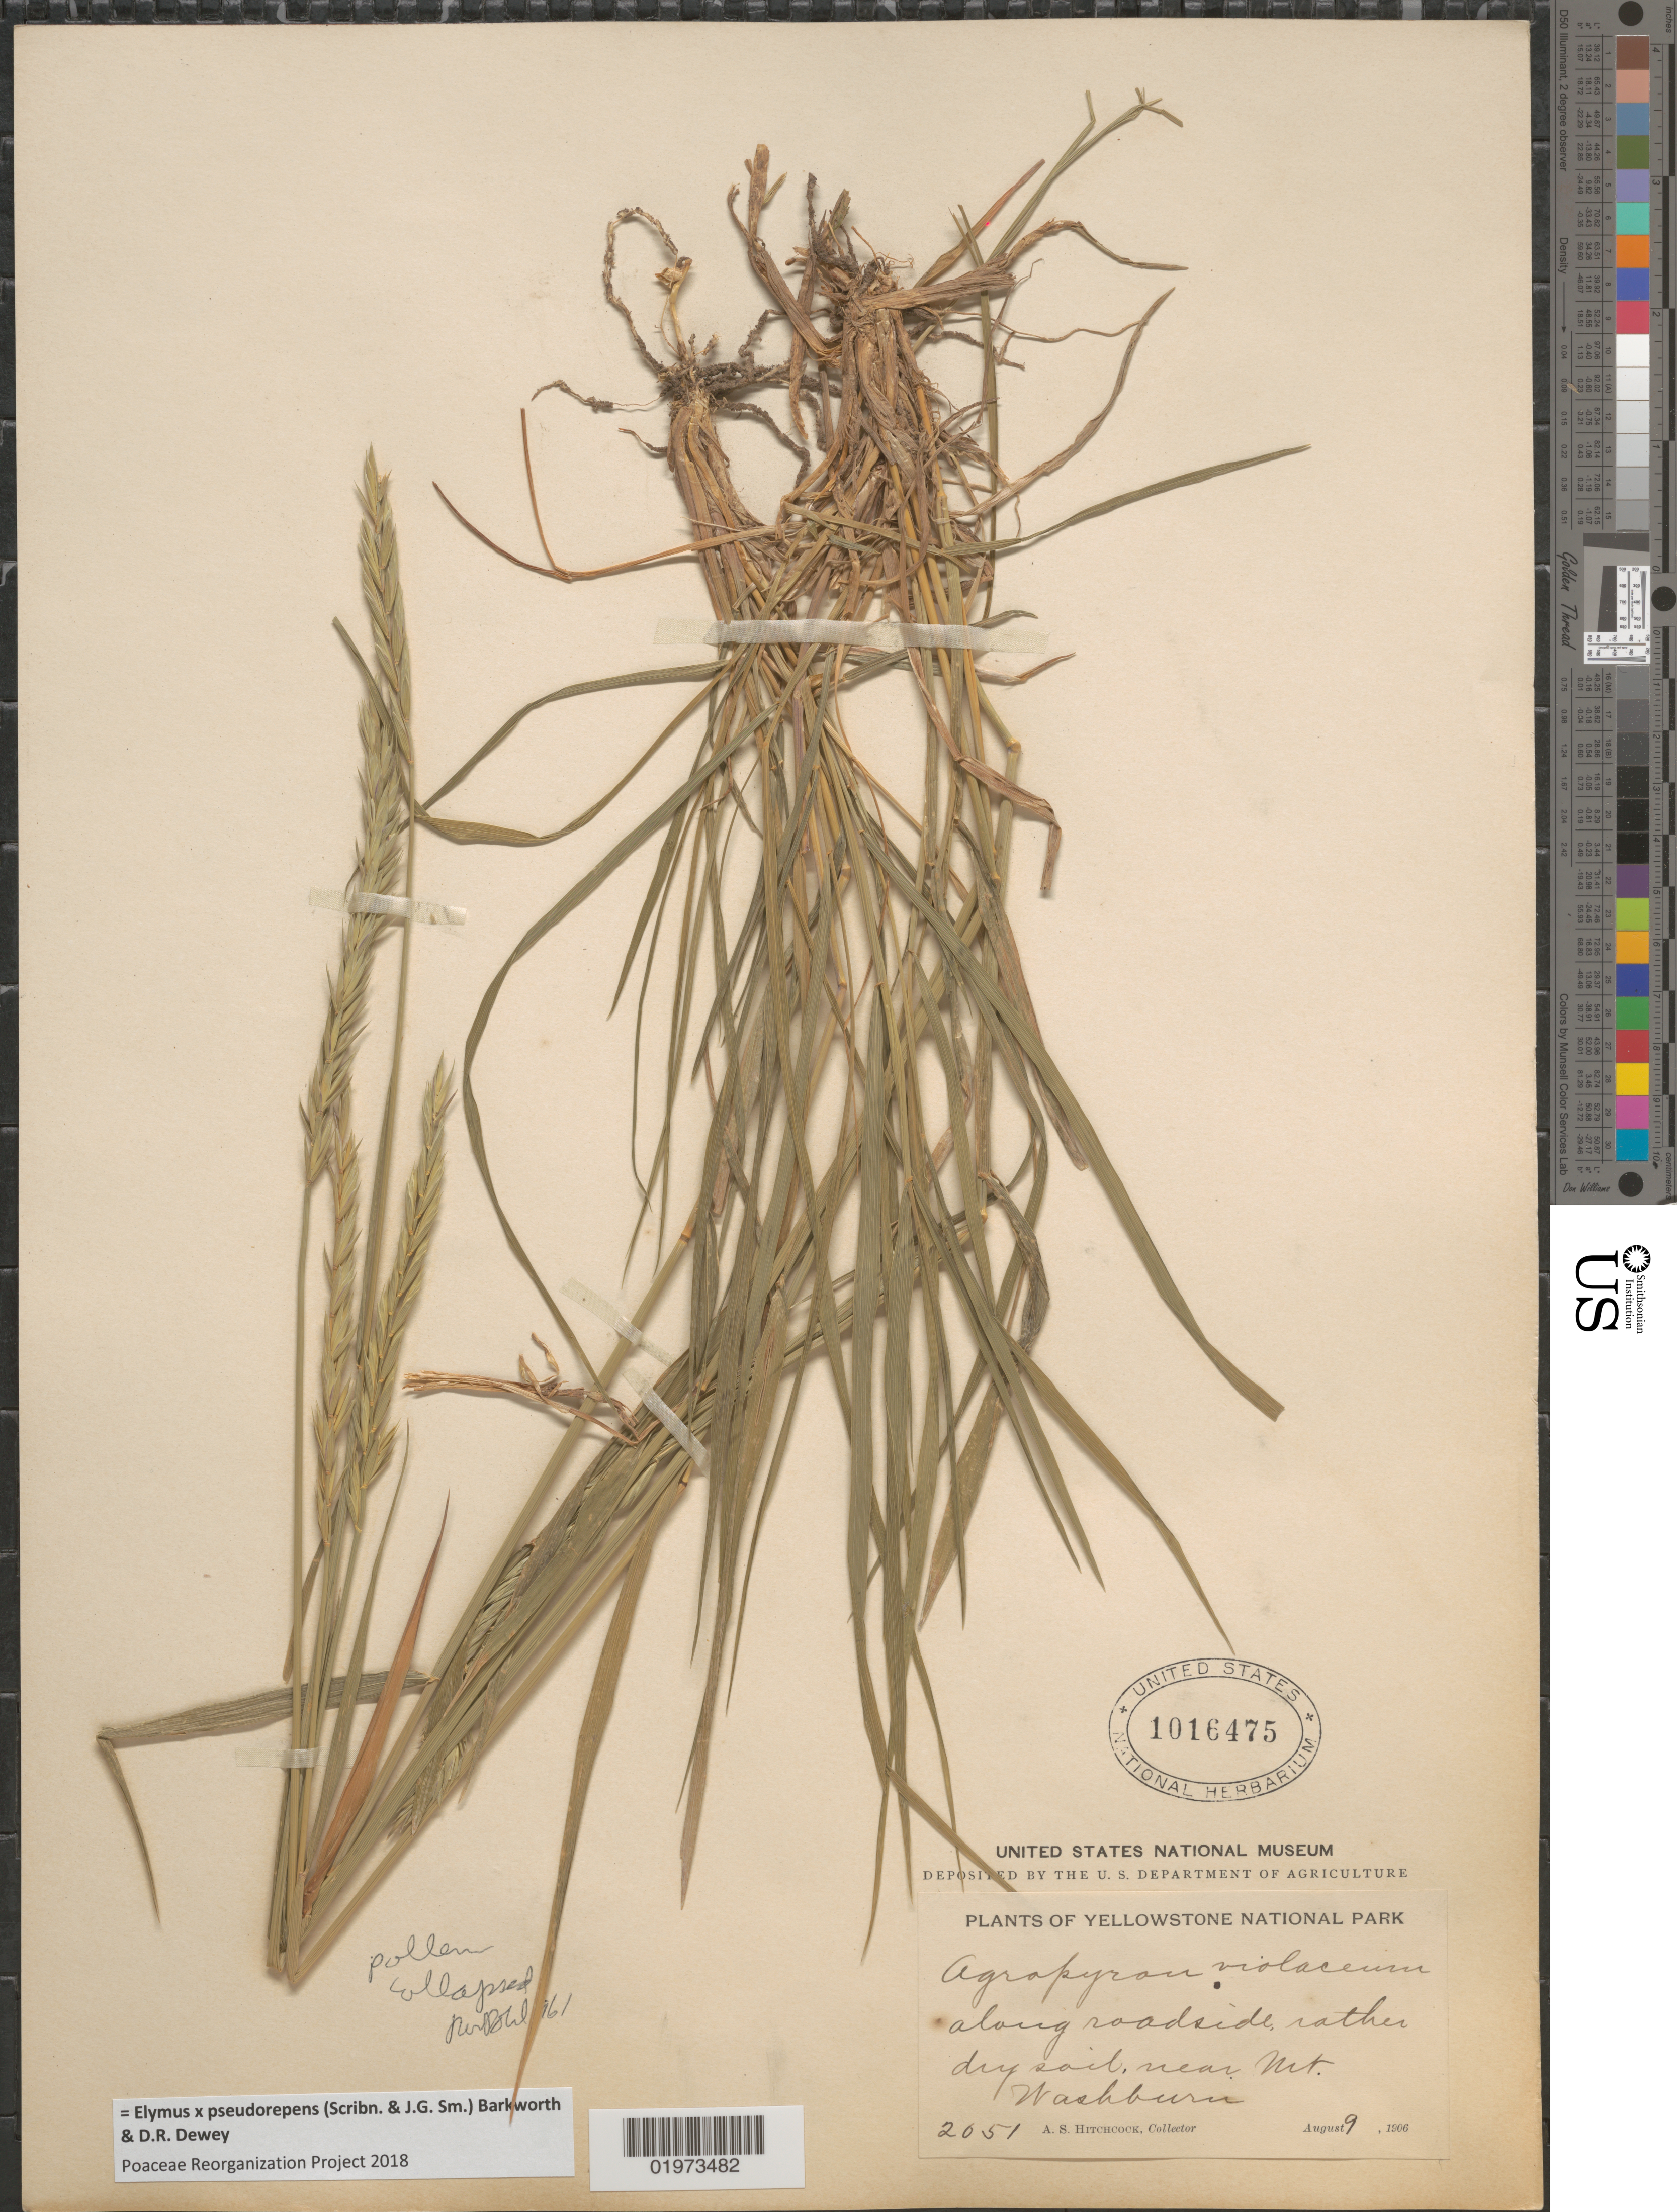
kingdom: Plantae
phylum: Tracheophyta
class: Liliopsida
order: Poales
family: Poaceae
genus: Elymus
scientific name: Elymus x pseudorepens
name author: (Scribn. & J.G. Sm.) Barkworth & Dewey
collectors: A. S. Hitchcock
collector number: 2051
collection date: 1906-08-09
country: United States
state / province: Wyoming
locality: Yellowstone National Park. Near Mt. Washburn.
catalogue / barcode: US 1016475